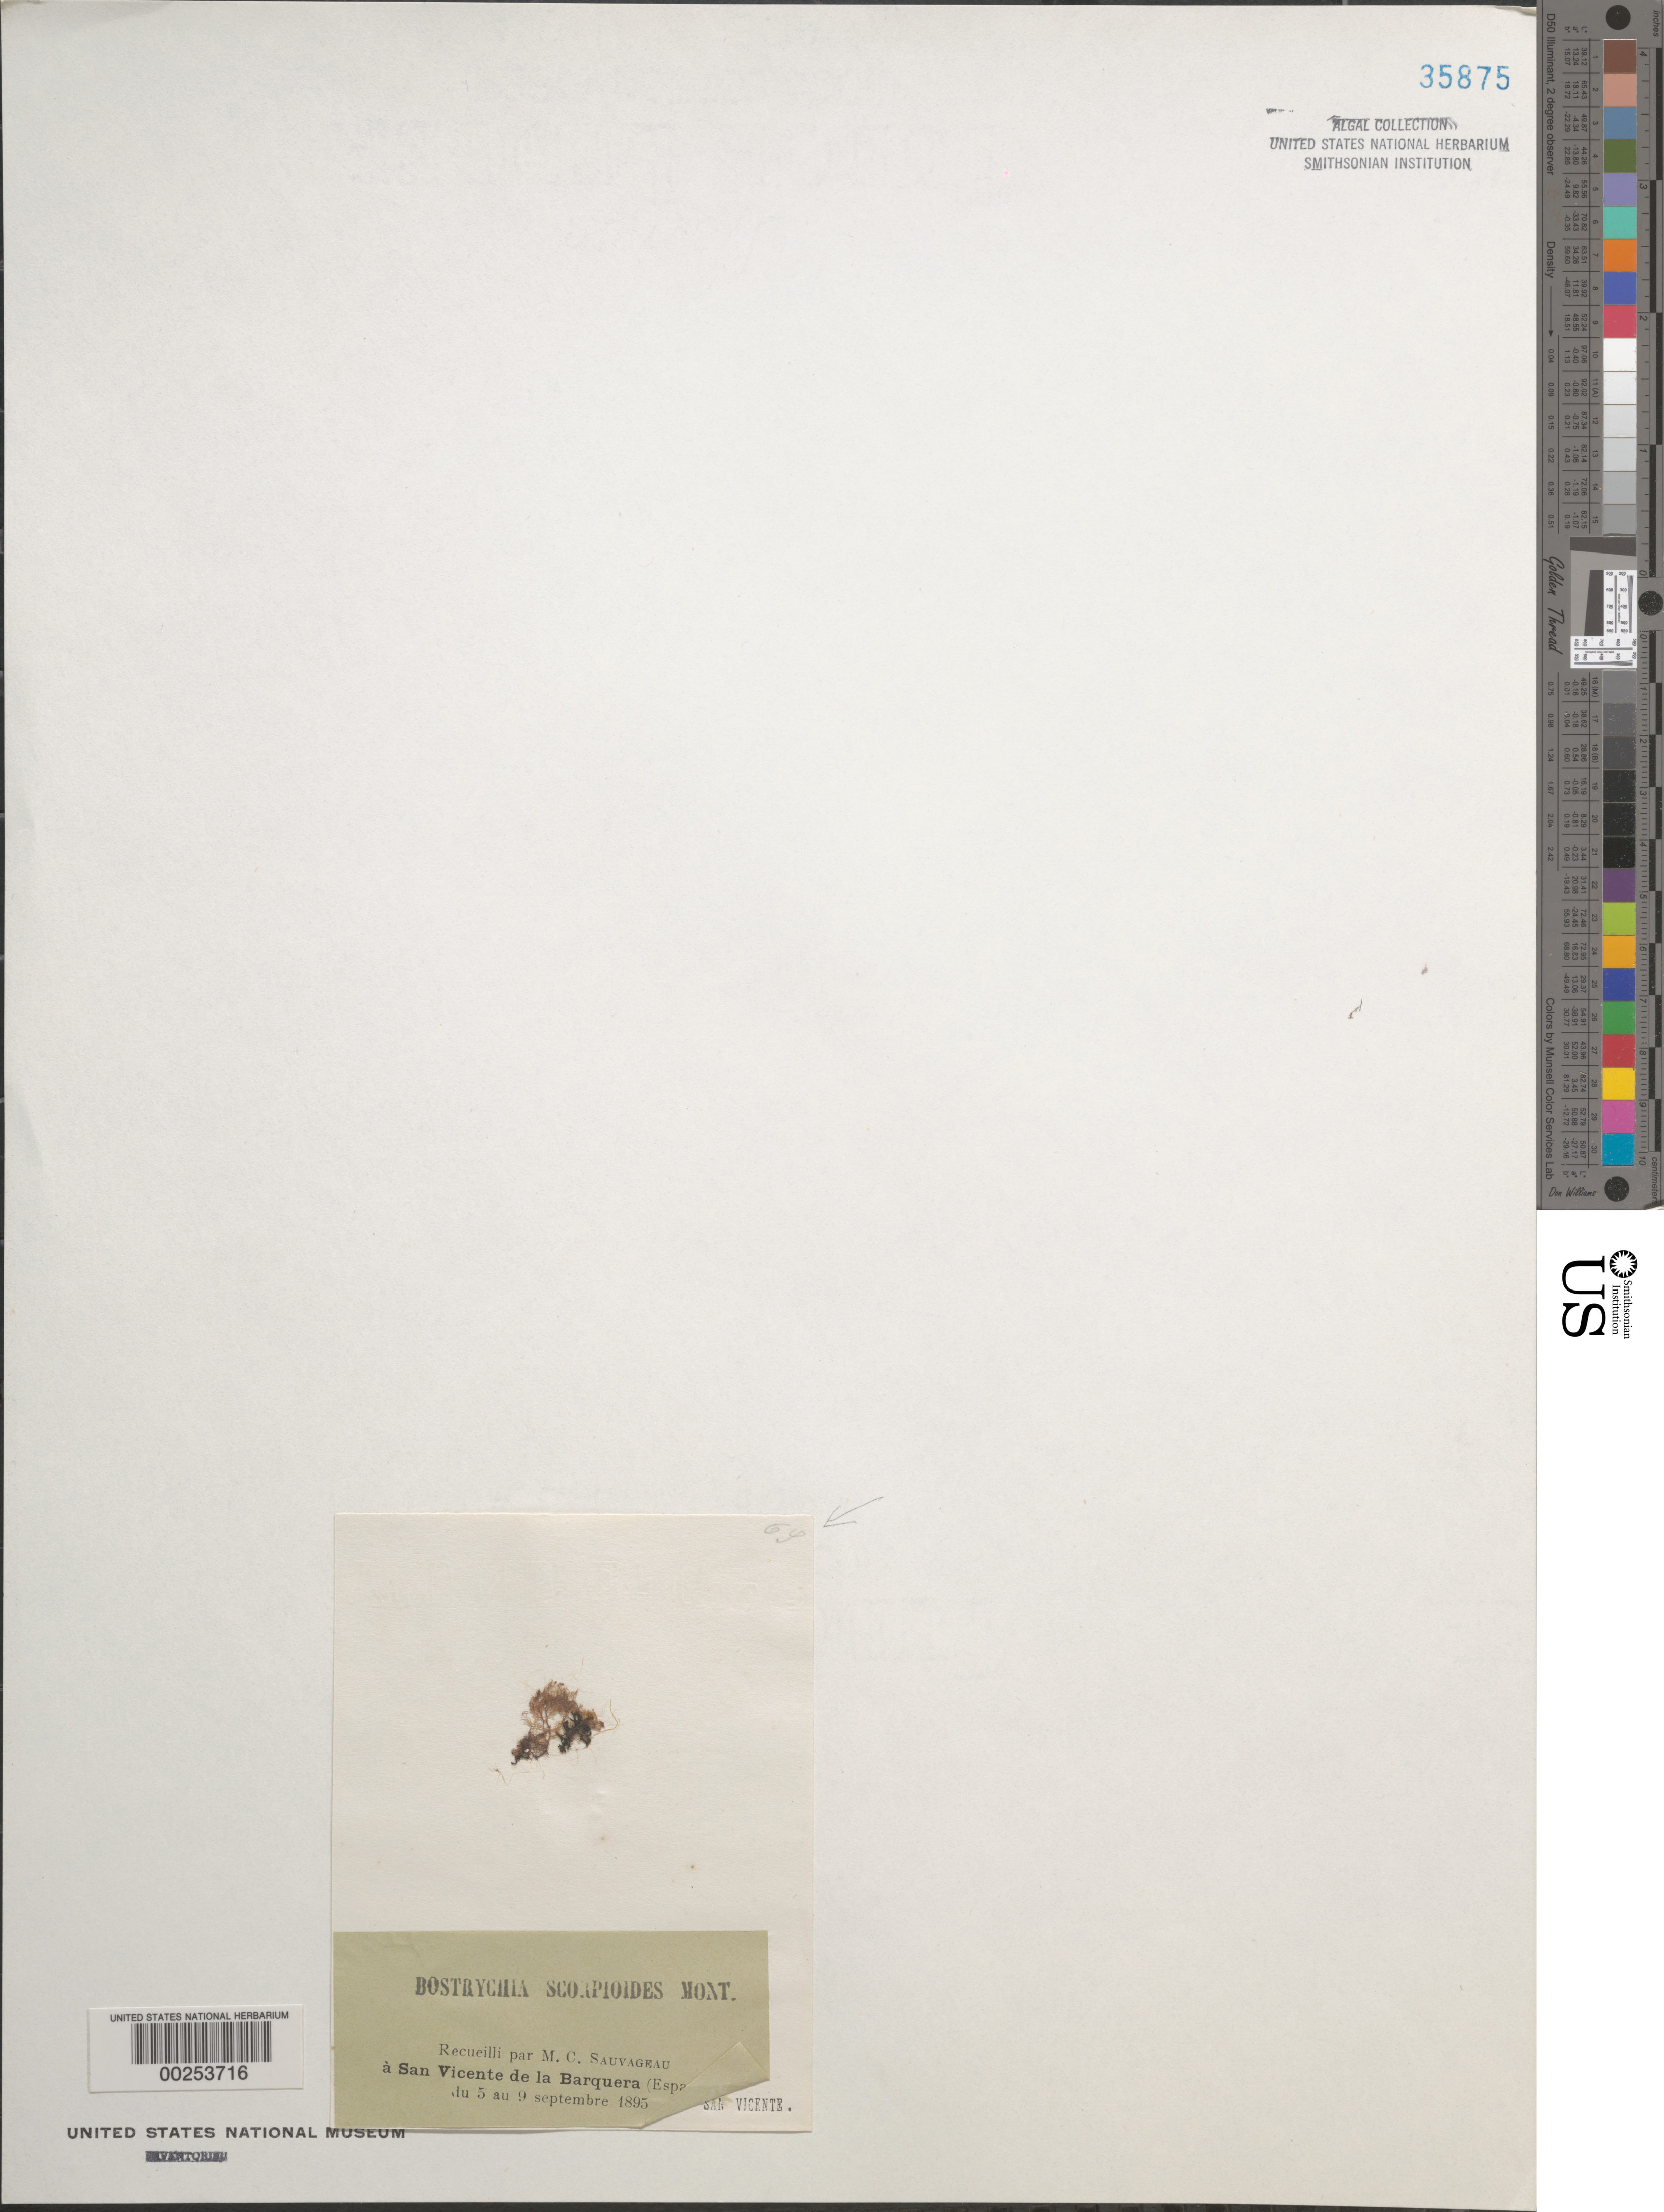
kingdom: Plantae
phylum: Rhodophyta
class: Florideophyceae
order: Ceramiales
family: Rhodomelaceae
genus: Bostrychia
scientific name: Bostrychia scorpioides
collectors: C. F. Sauvageau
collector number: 64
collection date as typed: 05 Sep 1895 TO 09 Sep 1895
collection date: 1895-09-05/1895-09-09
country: Spain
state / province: Cantabria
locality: San vicente de la barquera. Santander.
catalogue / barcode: US 35875